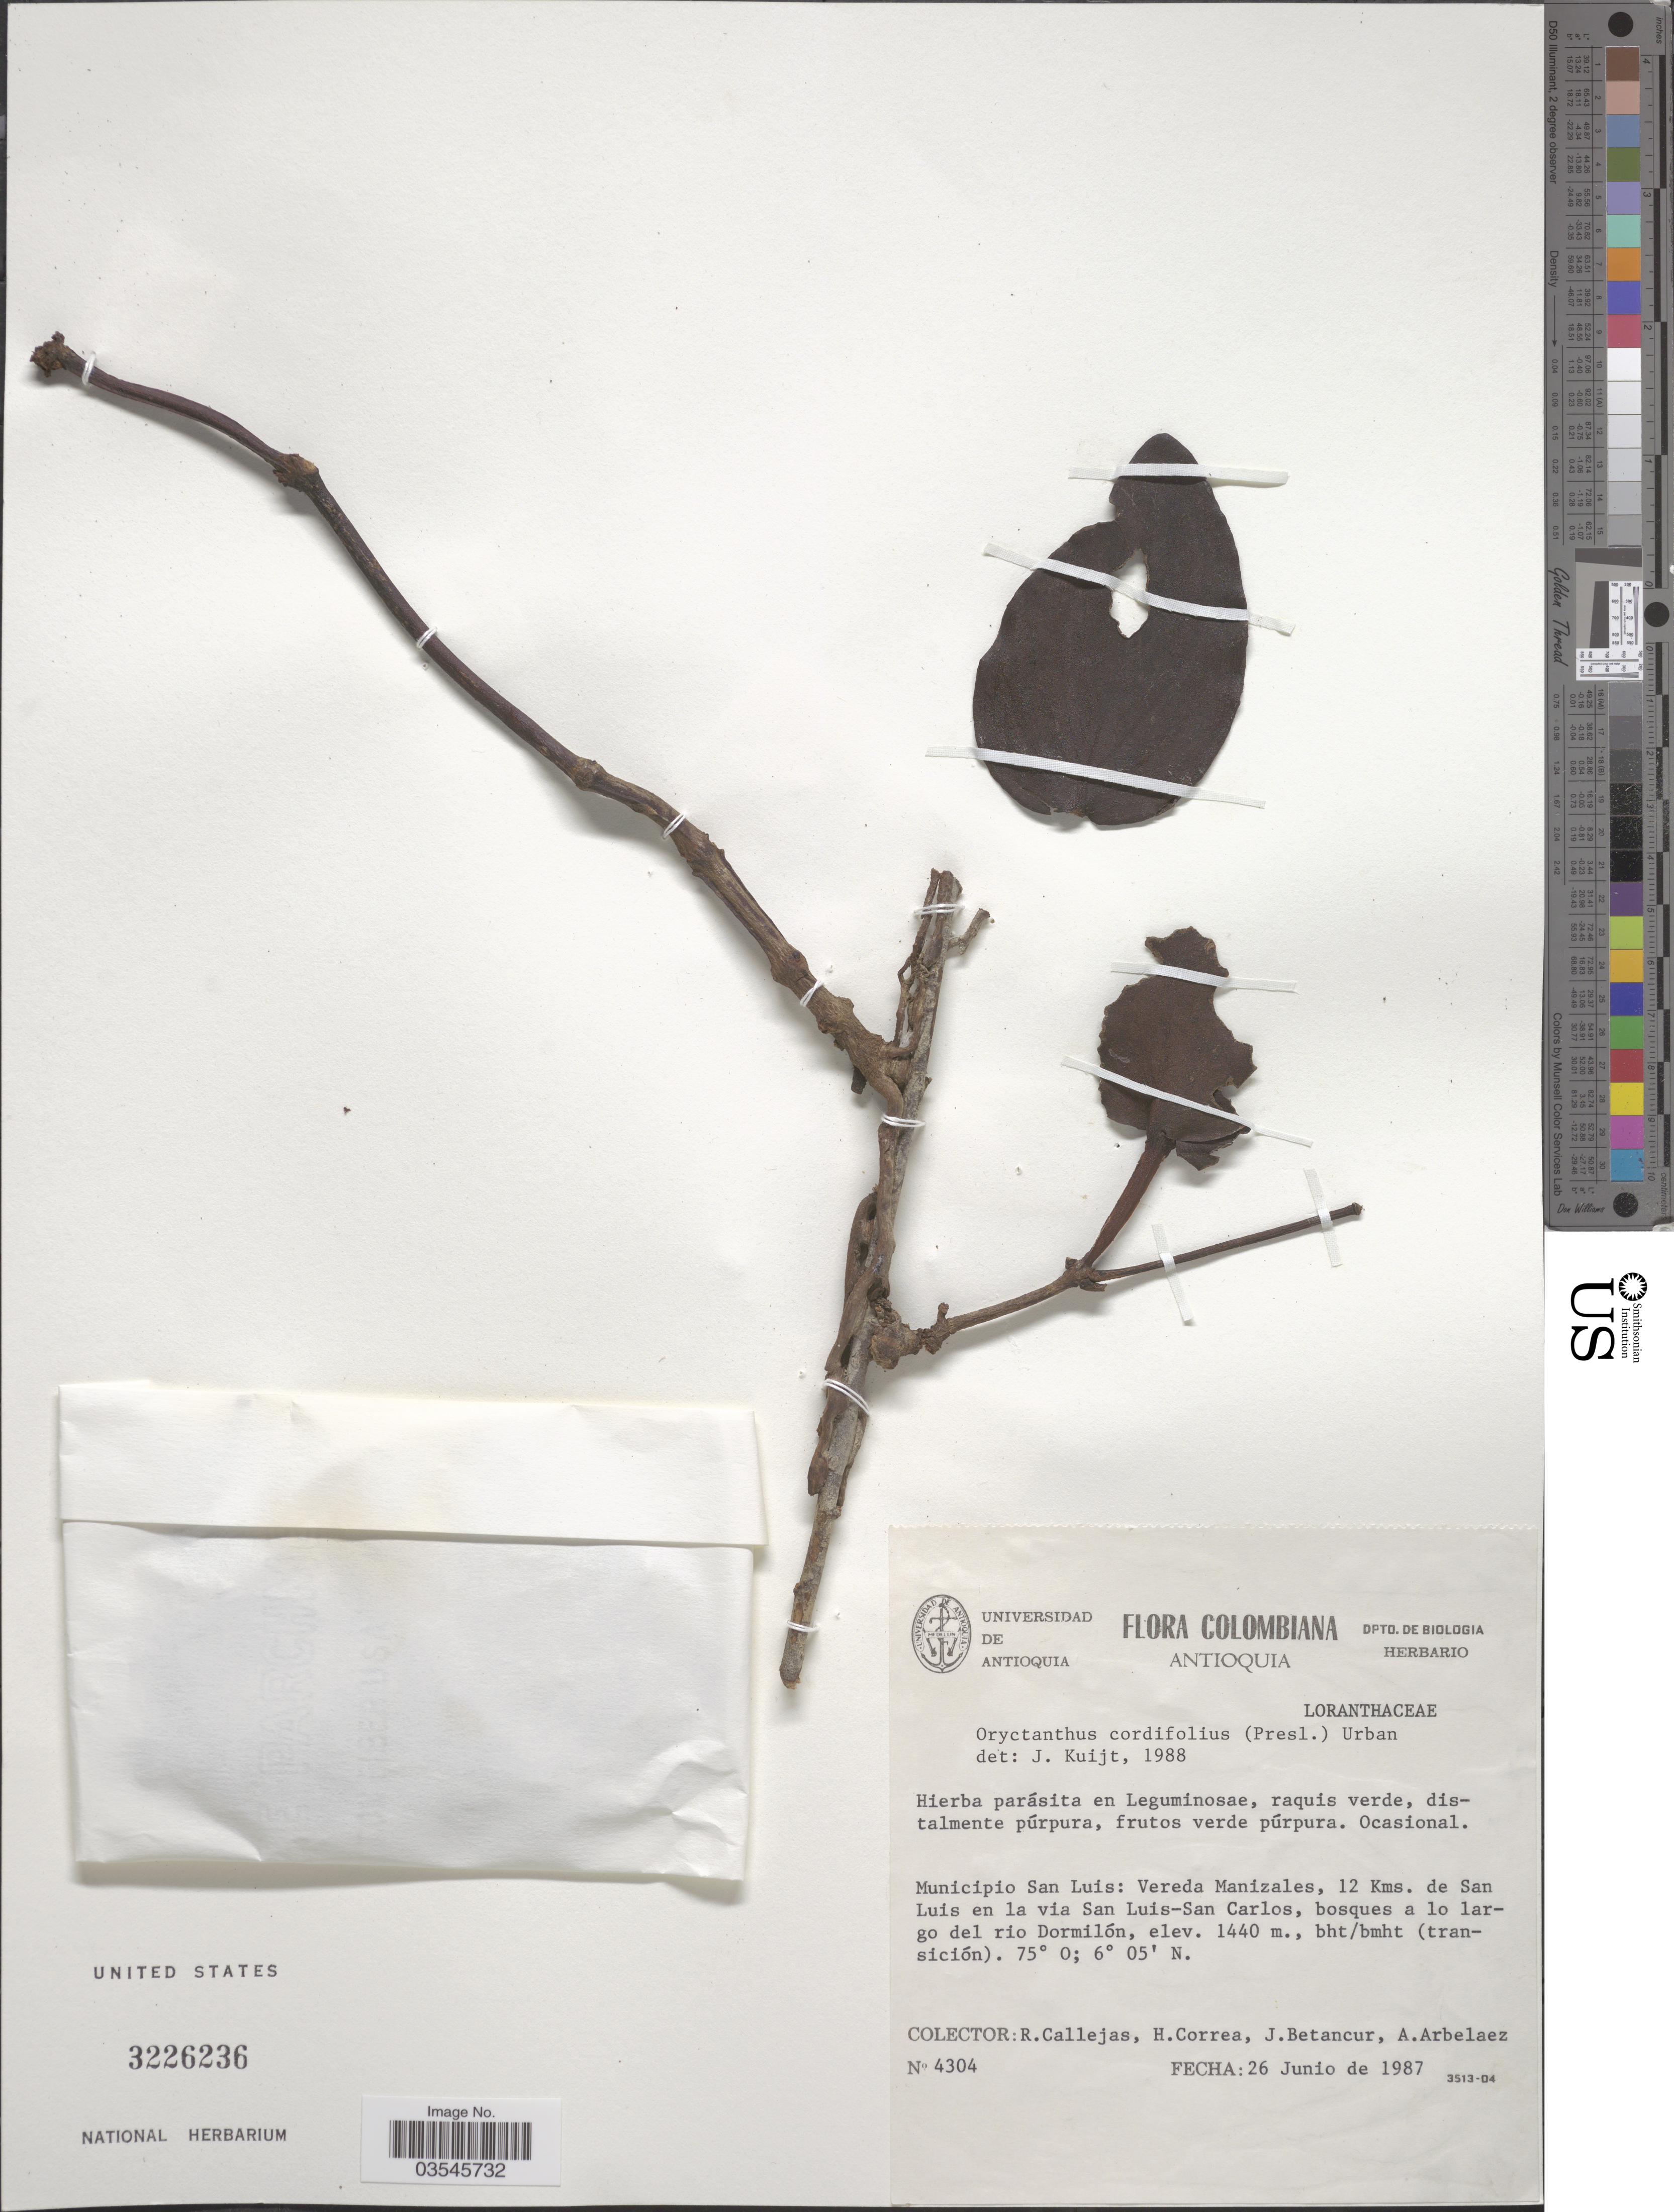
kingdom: Plantae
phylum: Tracheophyta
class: Magnoliopsida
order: Santalales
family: Loranthaceae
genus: Oryctanthus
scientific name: Oryctanthus cordifolius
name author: (C. Presl) Urb.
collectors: R. Callejas, H. Correa, J. Betancur & A. Arbelaez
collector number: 4304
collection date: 1987-06-26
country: Colombia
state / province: Antioquia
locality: Municipio San Luis: Vereda Manizales, 12 Kms. de San Luis en la via San Luis-San Carlos, bosques a lo largo del rio Dormilón.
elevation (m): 1440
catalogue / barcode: US 3226236